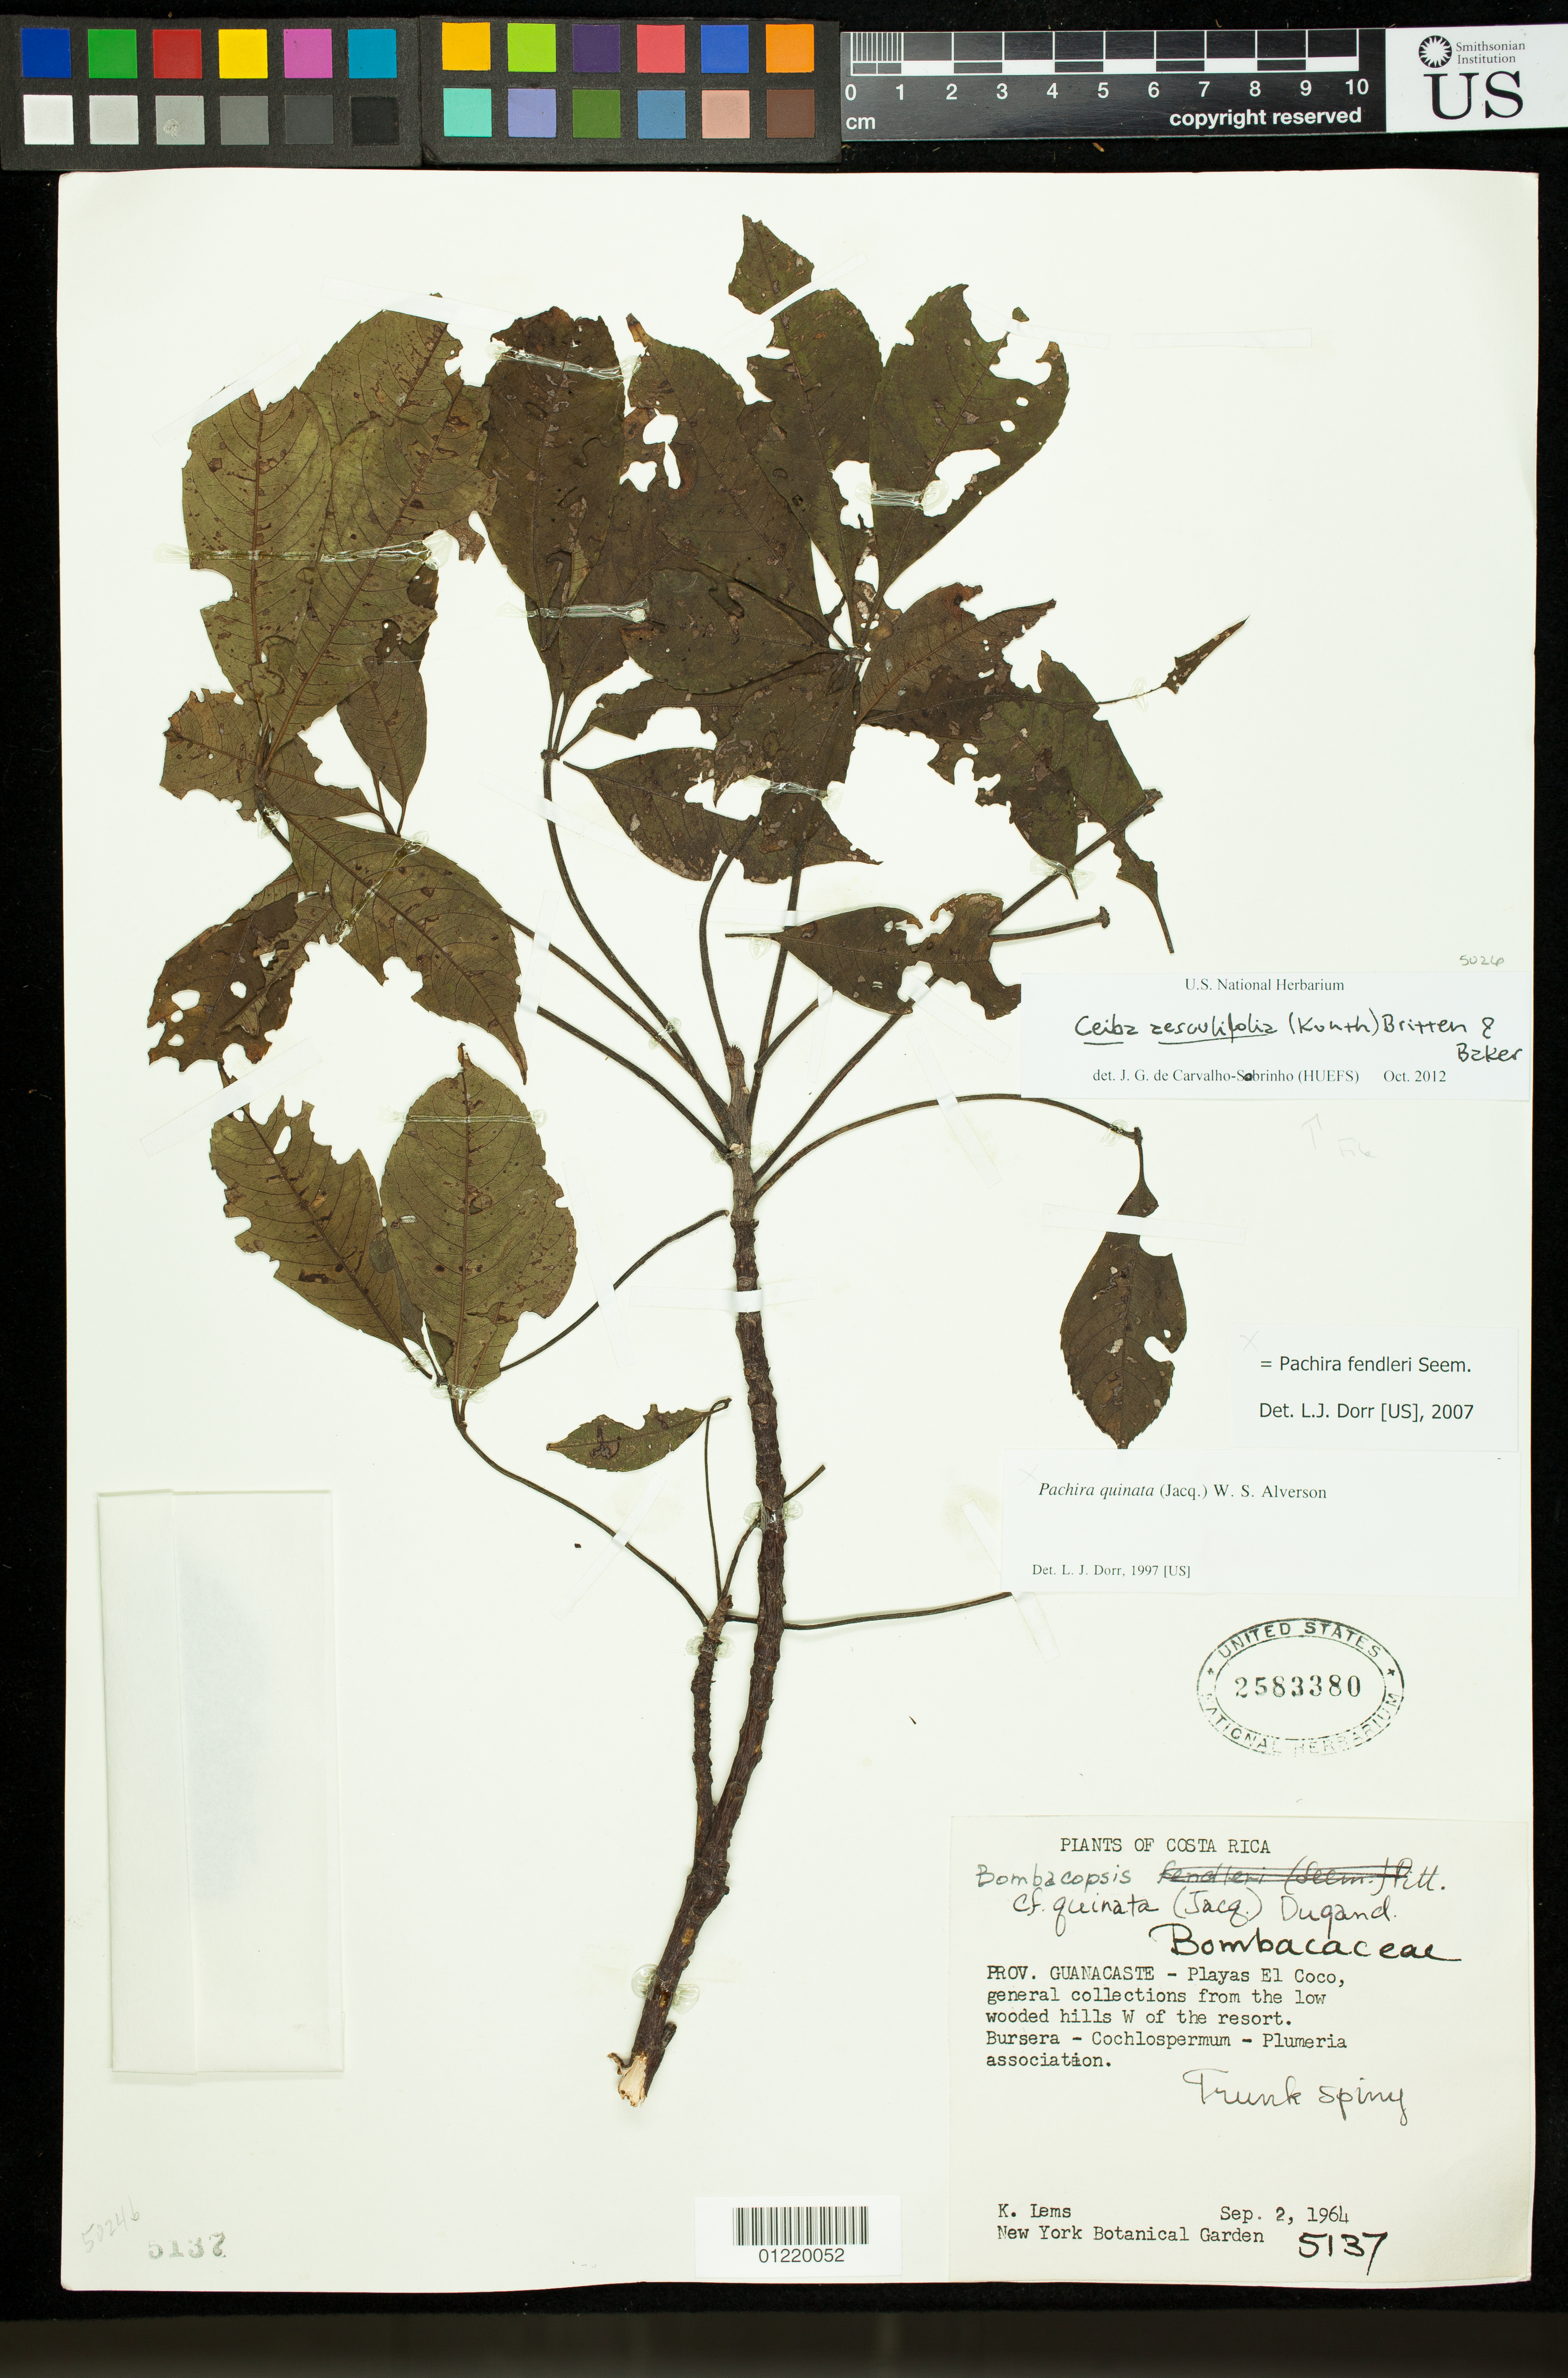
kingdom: Plantae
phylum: Tracheophyta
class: Magnoliopsida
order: Malvales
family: Malvaceae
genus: Ceiba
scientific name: Ceiba aesculifolia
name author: (Kunth) Britten & Baker f.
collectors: K. Lems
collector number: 5137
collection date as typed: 9/2/1964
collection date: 1964-09-02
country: Costa Rica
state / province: Guanacaste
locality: Prov. Guanacaste - Playas El Coco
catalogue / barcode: US 2583380